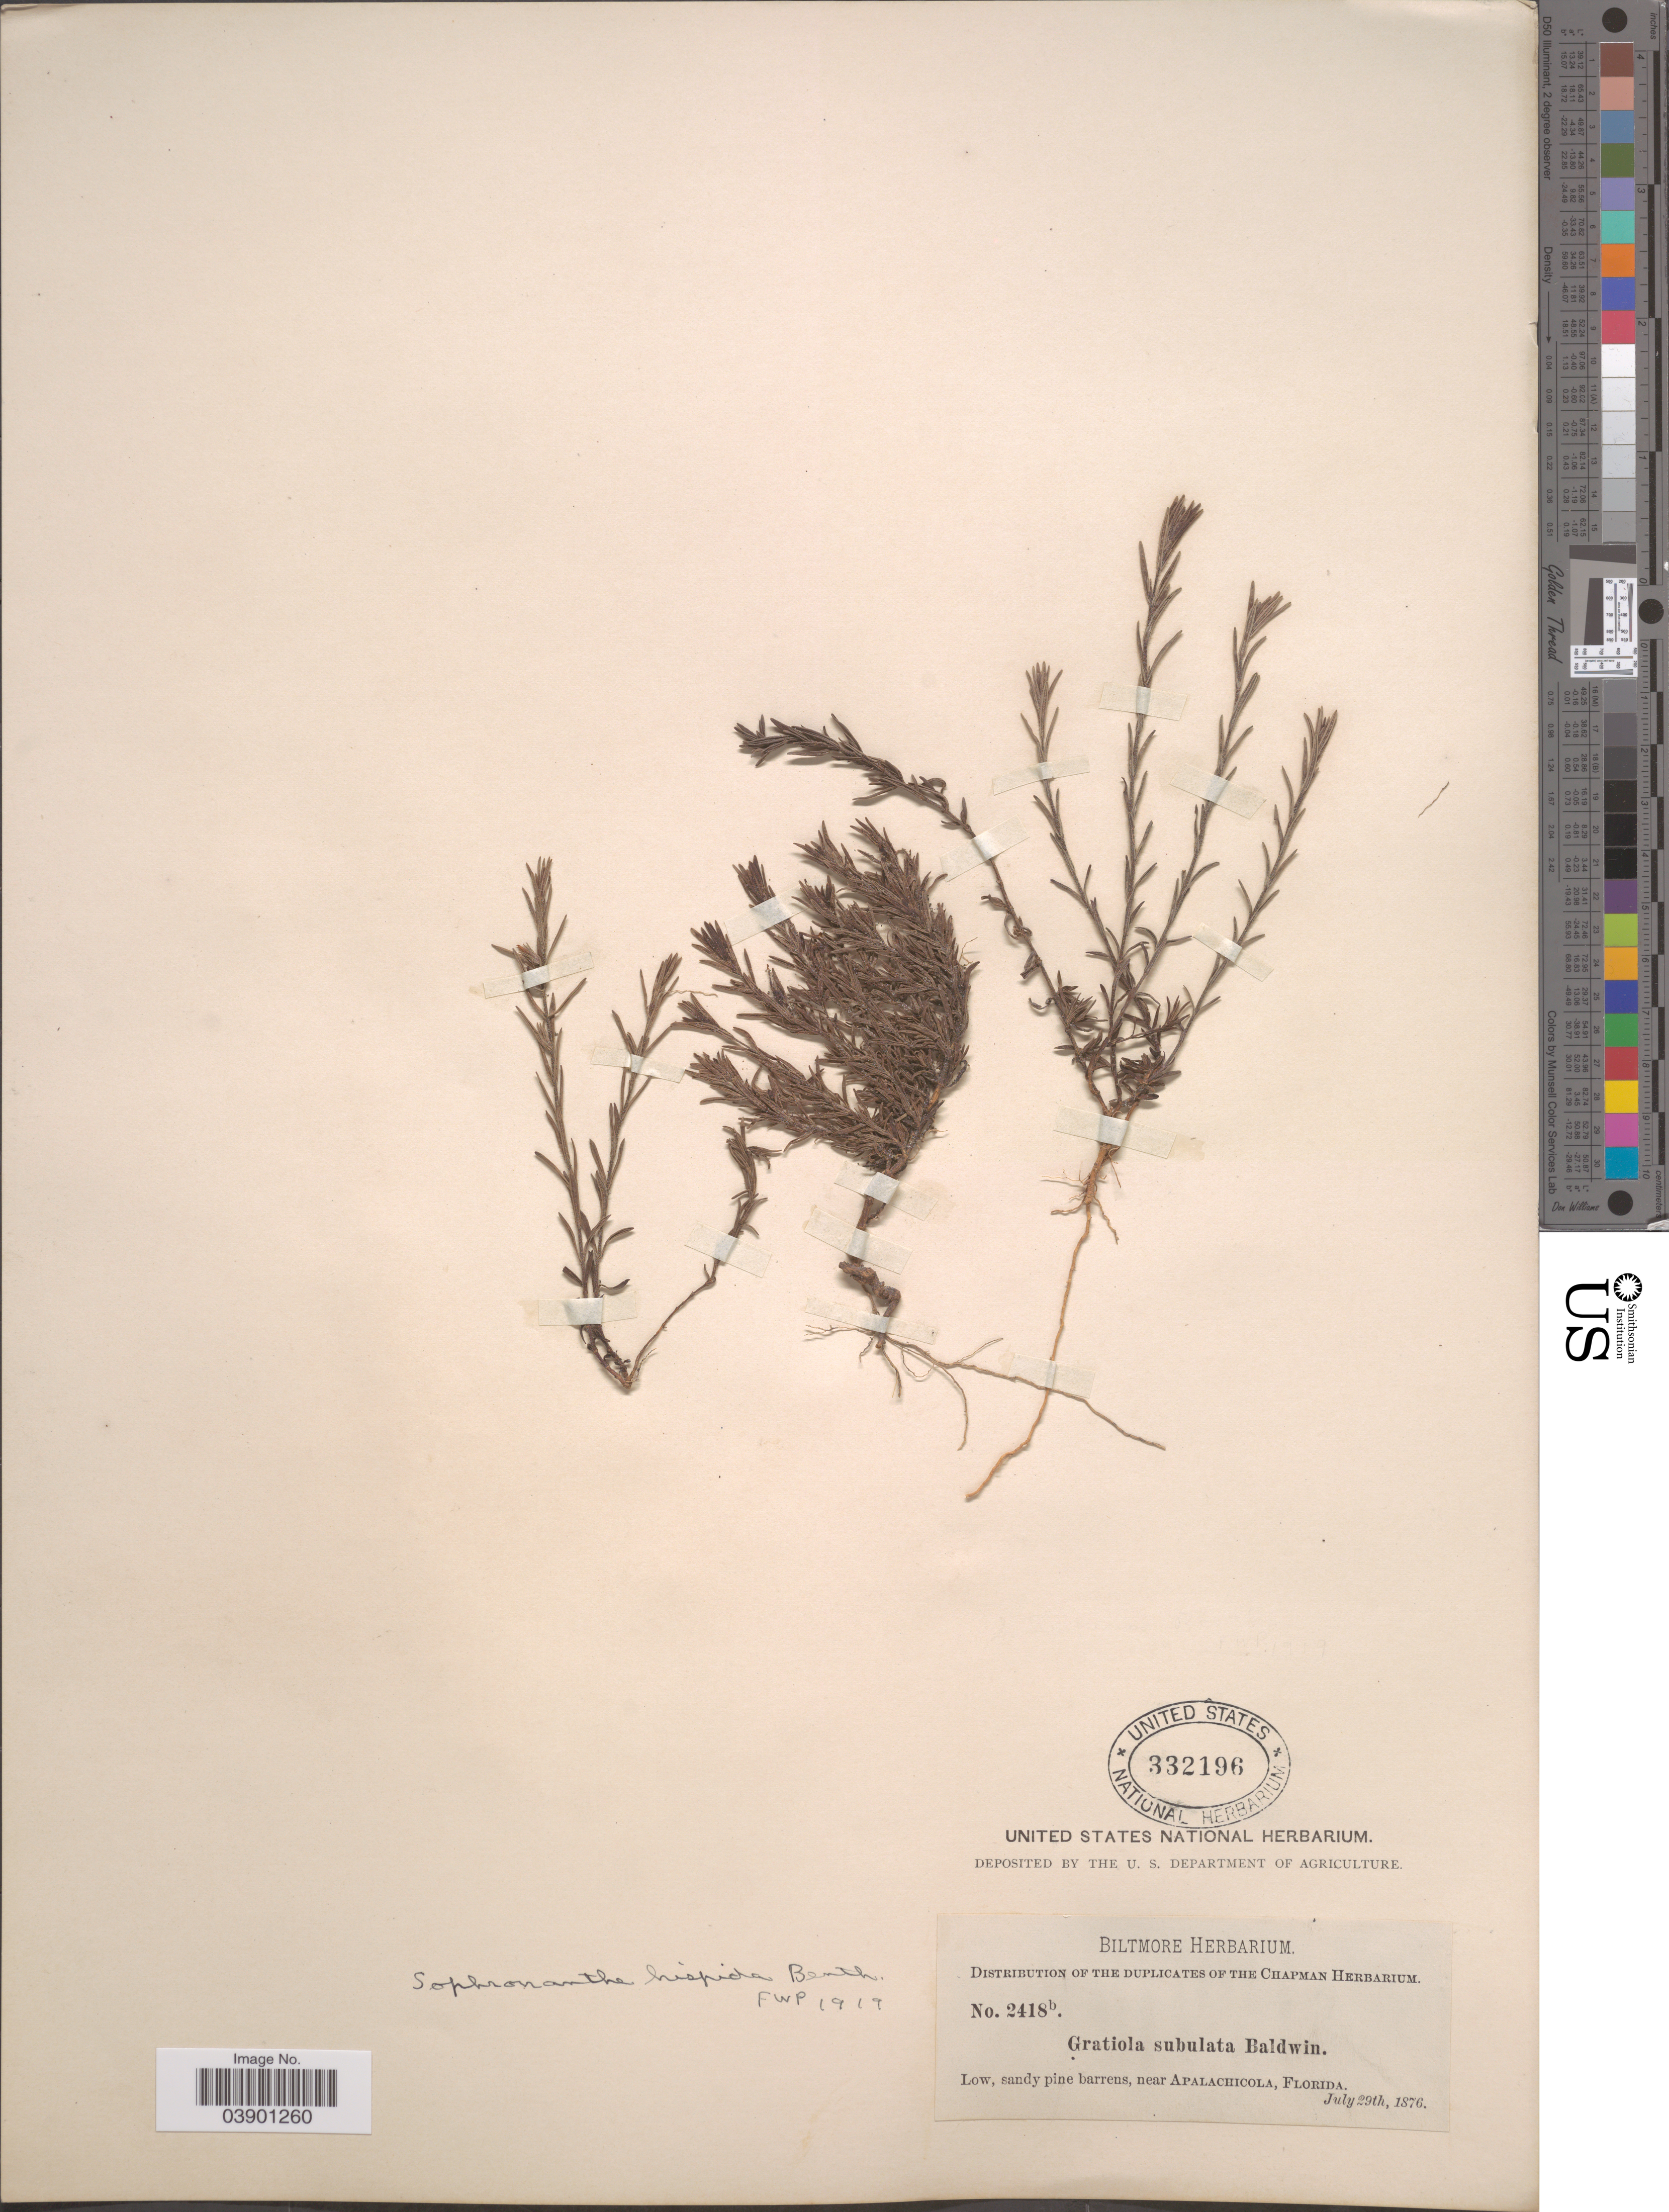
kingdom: Plantae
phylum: Tracheophyta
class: Magnoliopsida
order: Lamiales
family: Plantaginaceae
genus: Sophronanthe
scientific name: Sophronanthe hispida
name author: Benth. ex Lindl.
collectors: ex herb. Biltmore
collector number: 2418b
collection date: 1876-07-29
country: United States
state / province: Florida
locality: Near Apalachicola.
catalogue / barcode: US 332196